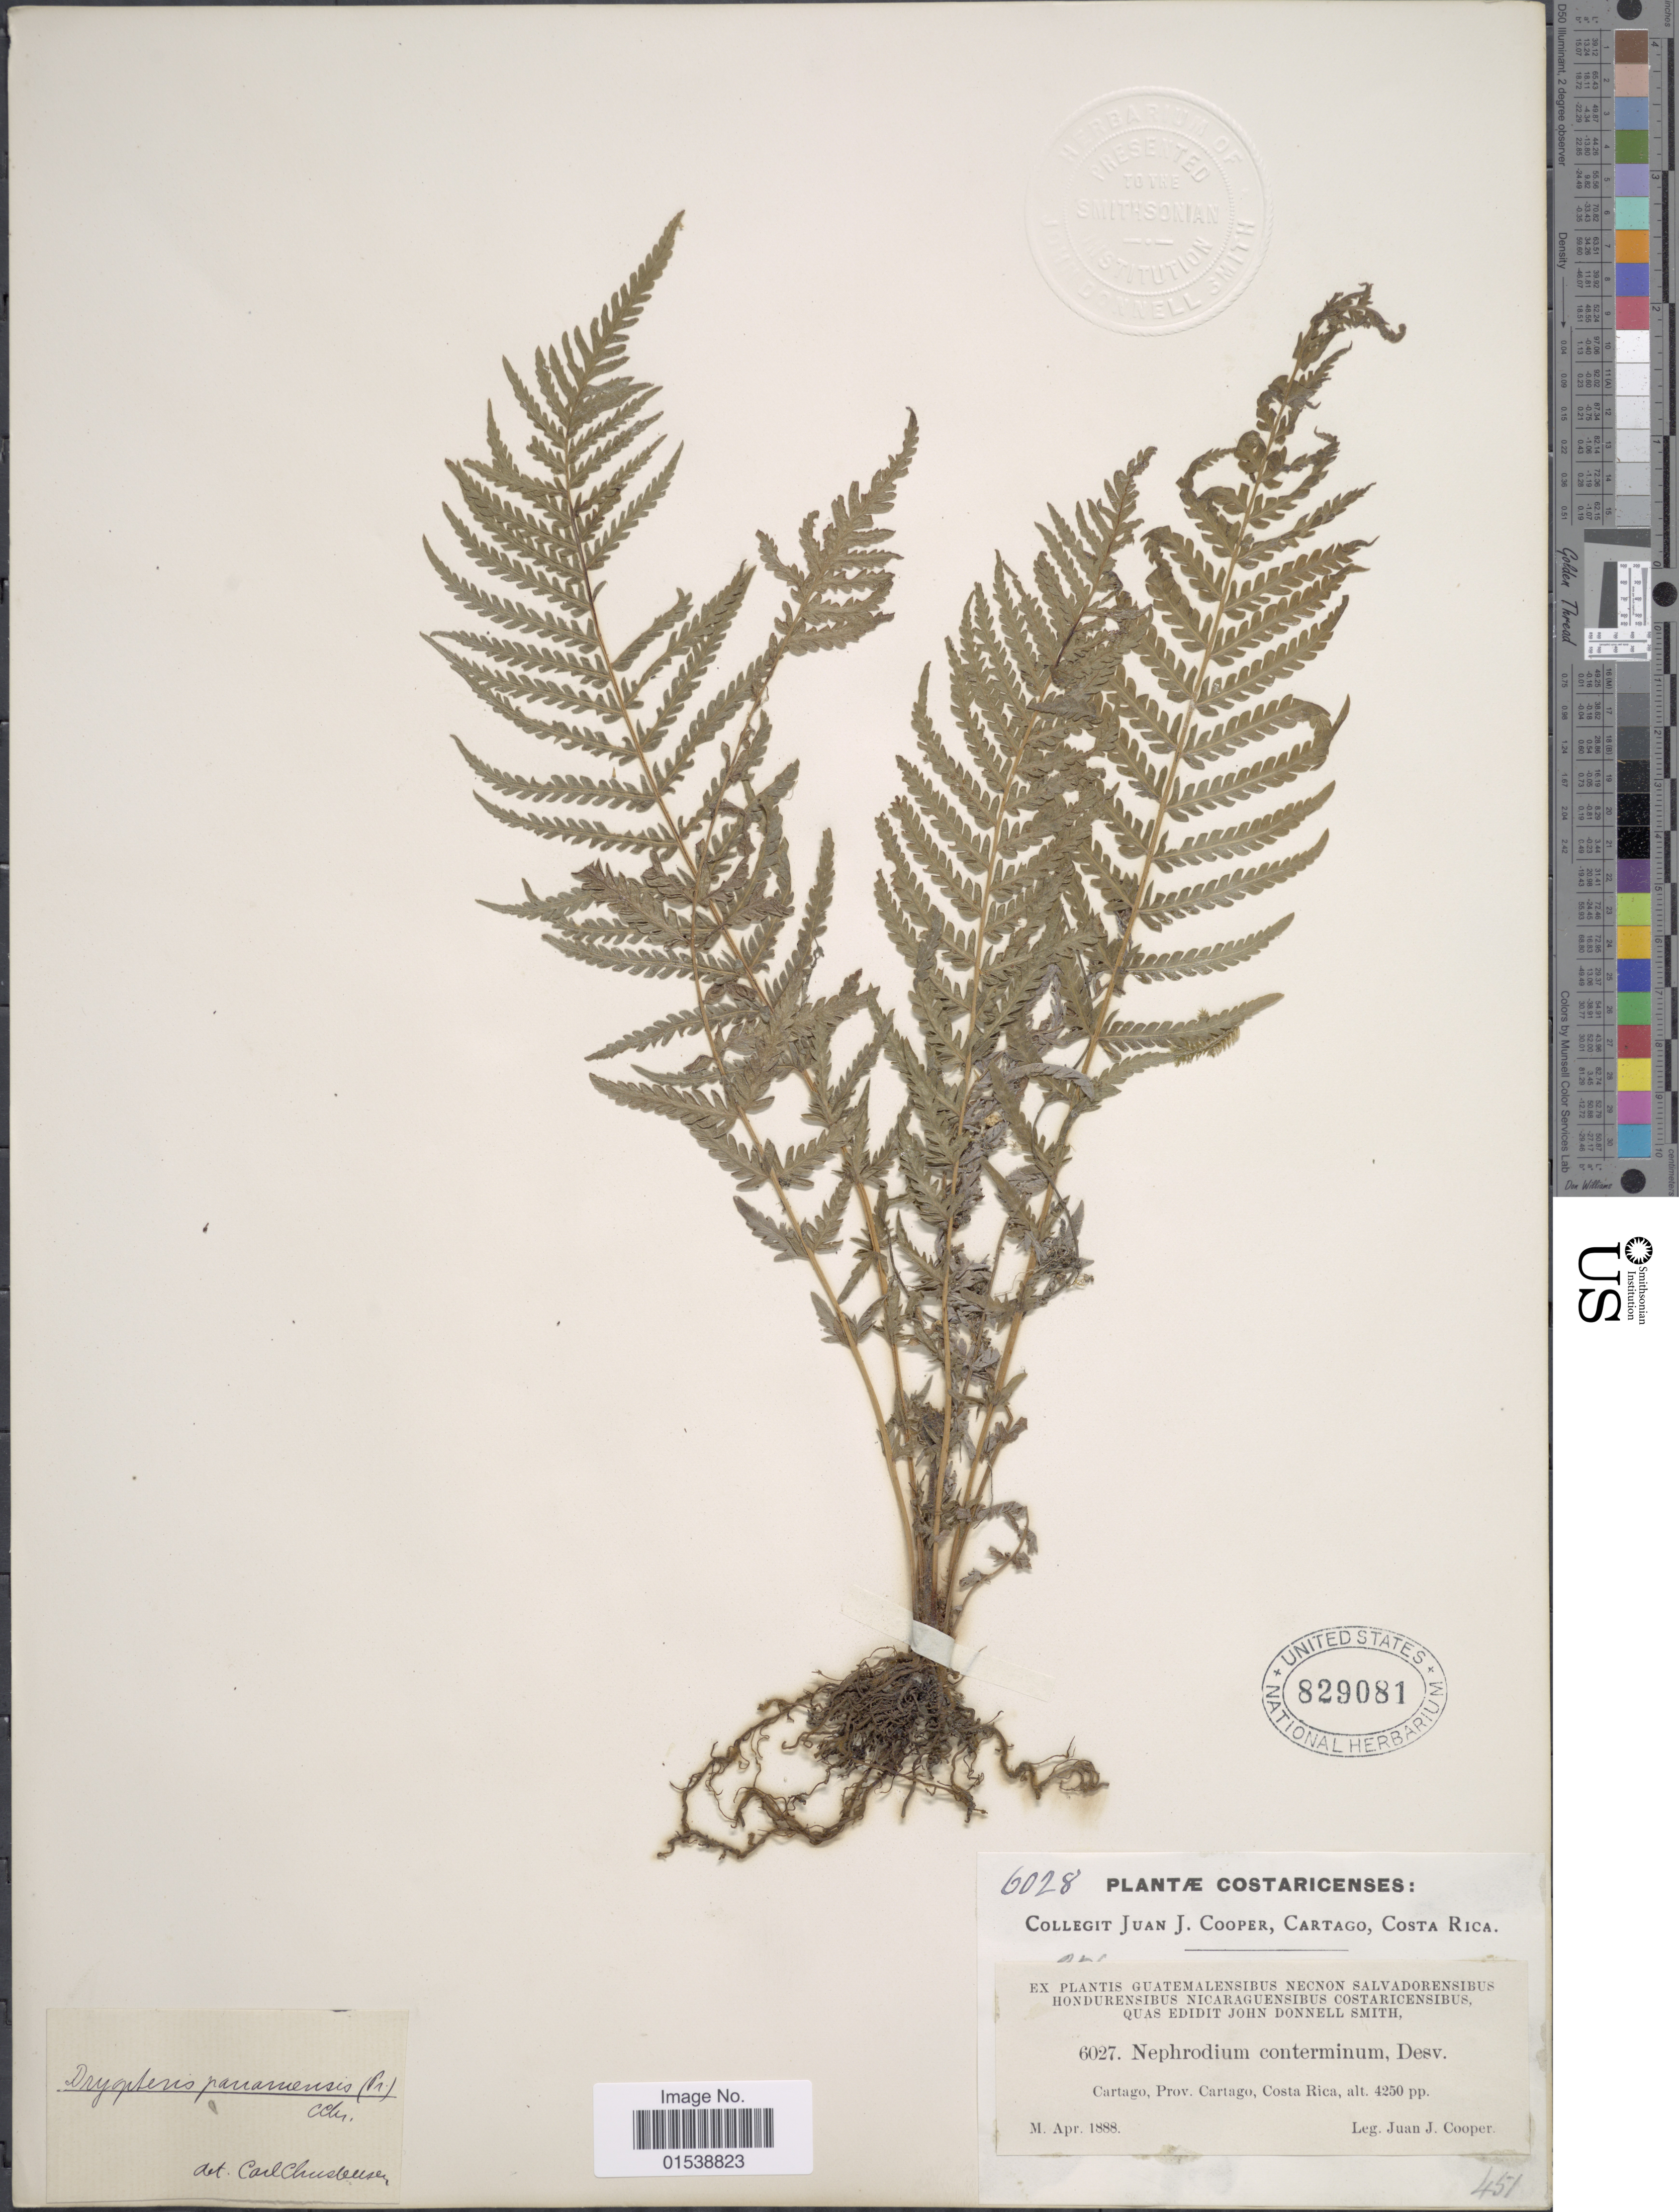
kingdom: Plantae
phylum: Tracheophyta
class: Polypodiopsida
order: Polypodiales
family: Thelypteridaceae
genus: Amauropelta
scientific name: Amauropelta resinifera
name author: (Desv.) Pic. Serm.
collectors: J. J. Cooper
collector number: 6027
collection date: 1888-04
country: Costa Rica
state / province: Cartago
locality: Costaricenses, Cartago, Prov. Cartago, Costa Rica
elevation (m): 1295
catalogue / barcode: US 829081